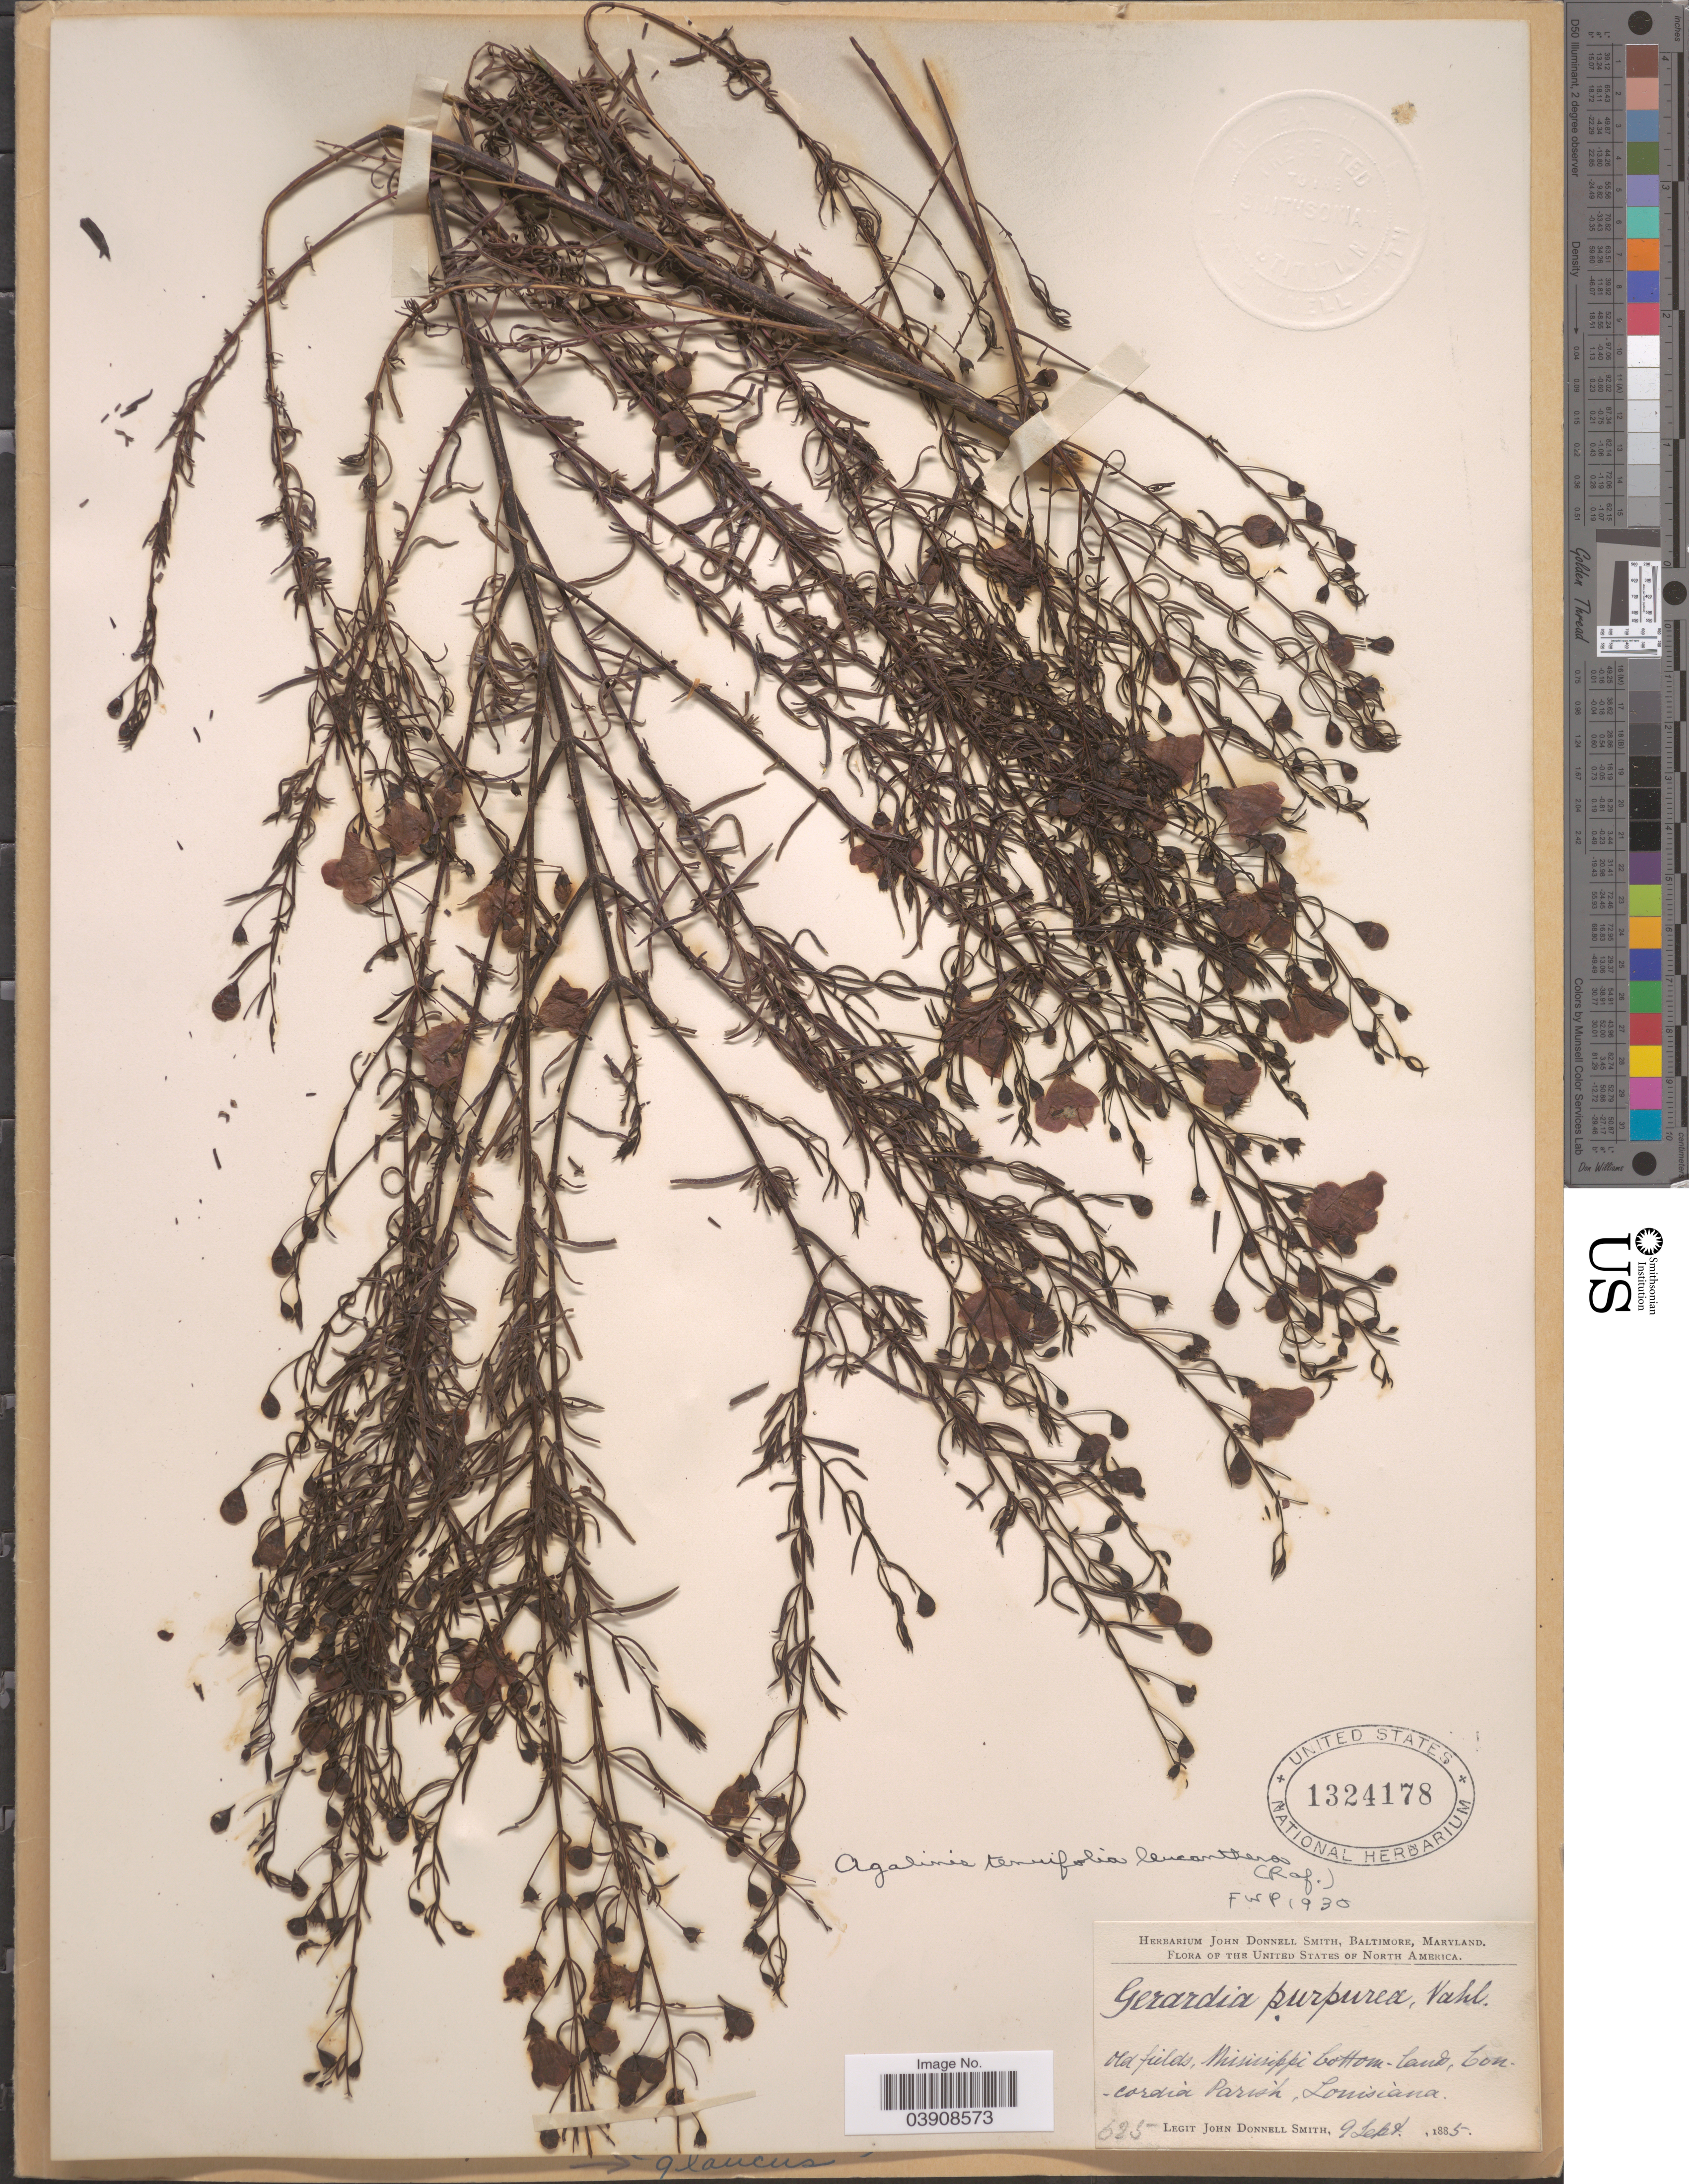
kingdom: Plantae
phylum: Tracheophyta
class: Magnoliopsida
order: Lamiales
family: Orobanchaceae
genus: Agalinis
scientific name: Agalinis tenuifolia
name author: (Vahl) Raf.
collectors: J. Donnell Smith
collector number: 625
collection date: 1885-09-09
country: United States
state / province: Louisiana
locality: Mississippi bottom-land, Concordia Parish.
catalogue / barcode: US 1324178